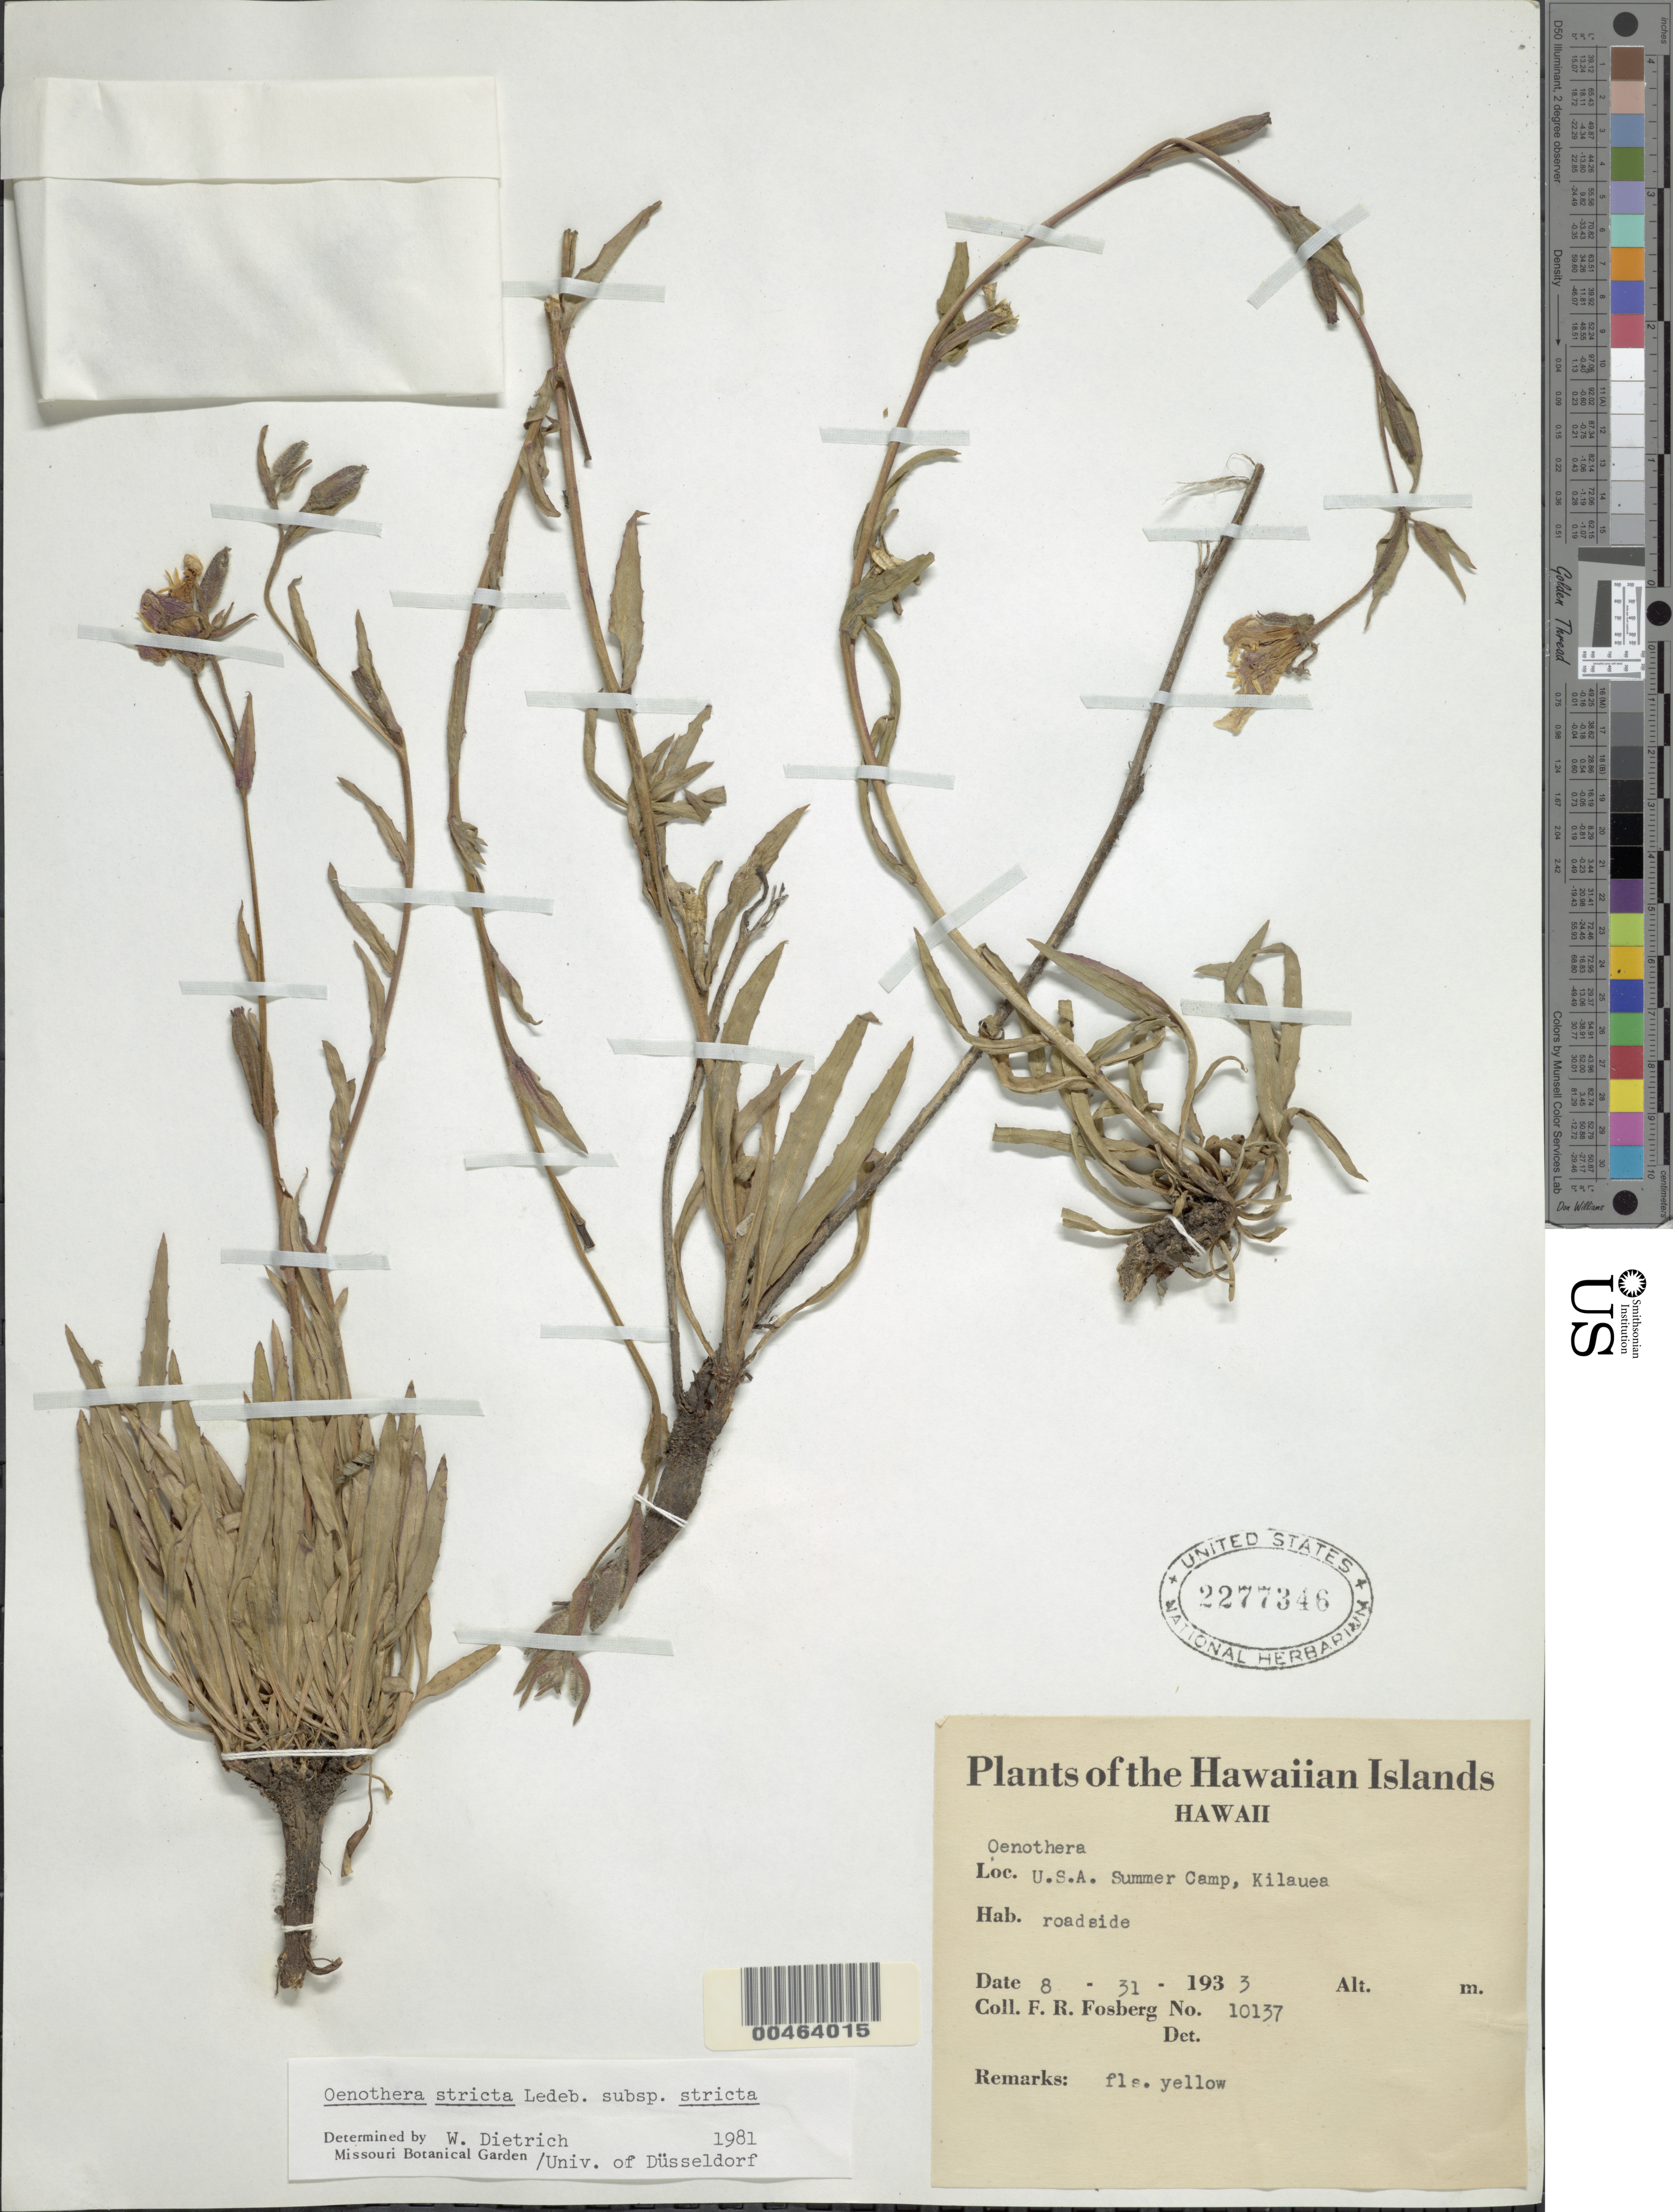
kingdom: Plantae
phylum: Tracheophyta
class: Magnoliopsida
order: Myrtales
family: Onagraceae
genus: Oenothera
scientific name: Oenothera stricta subsp. stricta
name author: Ledeb. ex Link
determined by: Dietrich, W.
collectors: F. R. Fosberg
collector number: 10137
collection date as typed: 31 Aug 1933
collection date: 1933-08-31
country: United States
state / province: Hawaii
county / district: Hawaii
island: Hawaii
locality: U.S.A. Summer Camp, Kilauea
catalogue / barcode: US 2277346